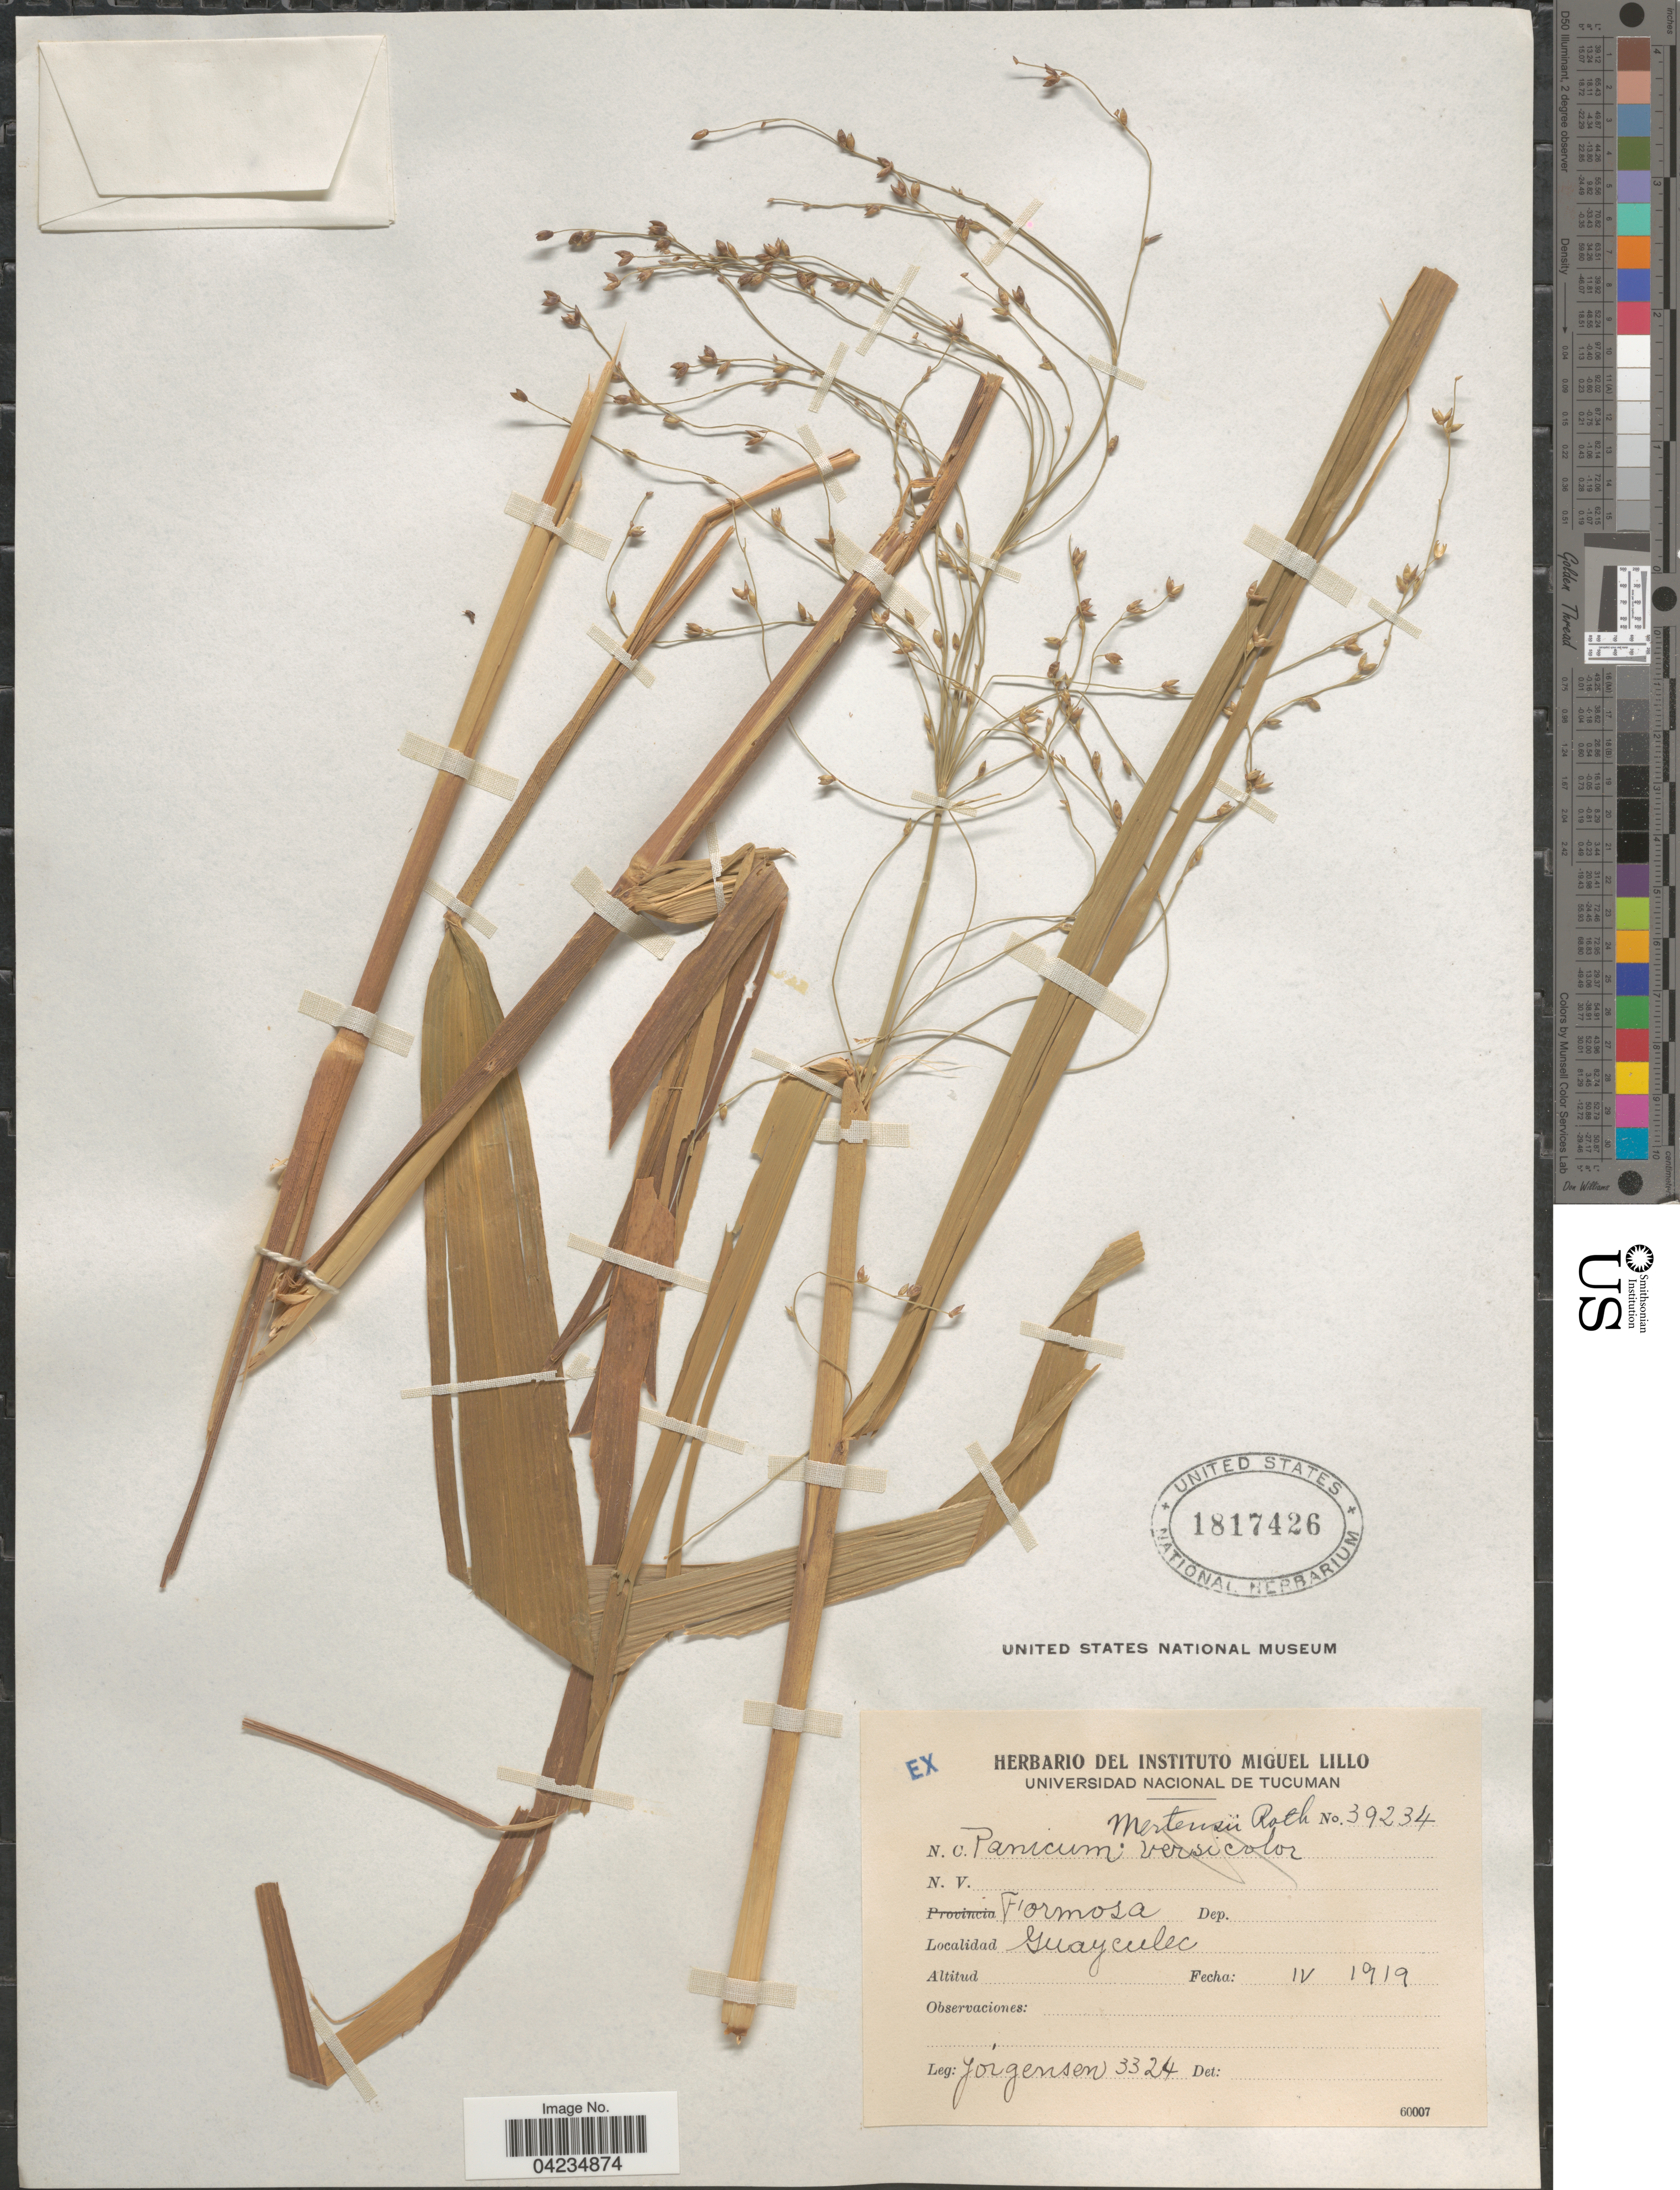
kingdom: Plantae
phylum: Tracheophyta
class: Liliopsida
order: Poales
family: Poaceae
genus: Stephostachys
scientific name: Stephostachys mertensii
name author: (Roth) Zuloaga & Marrone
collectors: Jorgensen, --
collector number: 3324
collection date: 1919-04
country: Argentina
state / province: Formosa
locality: Guayculec.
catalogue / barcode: US 1817426